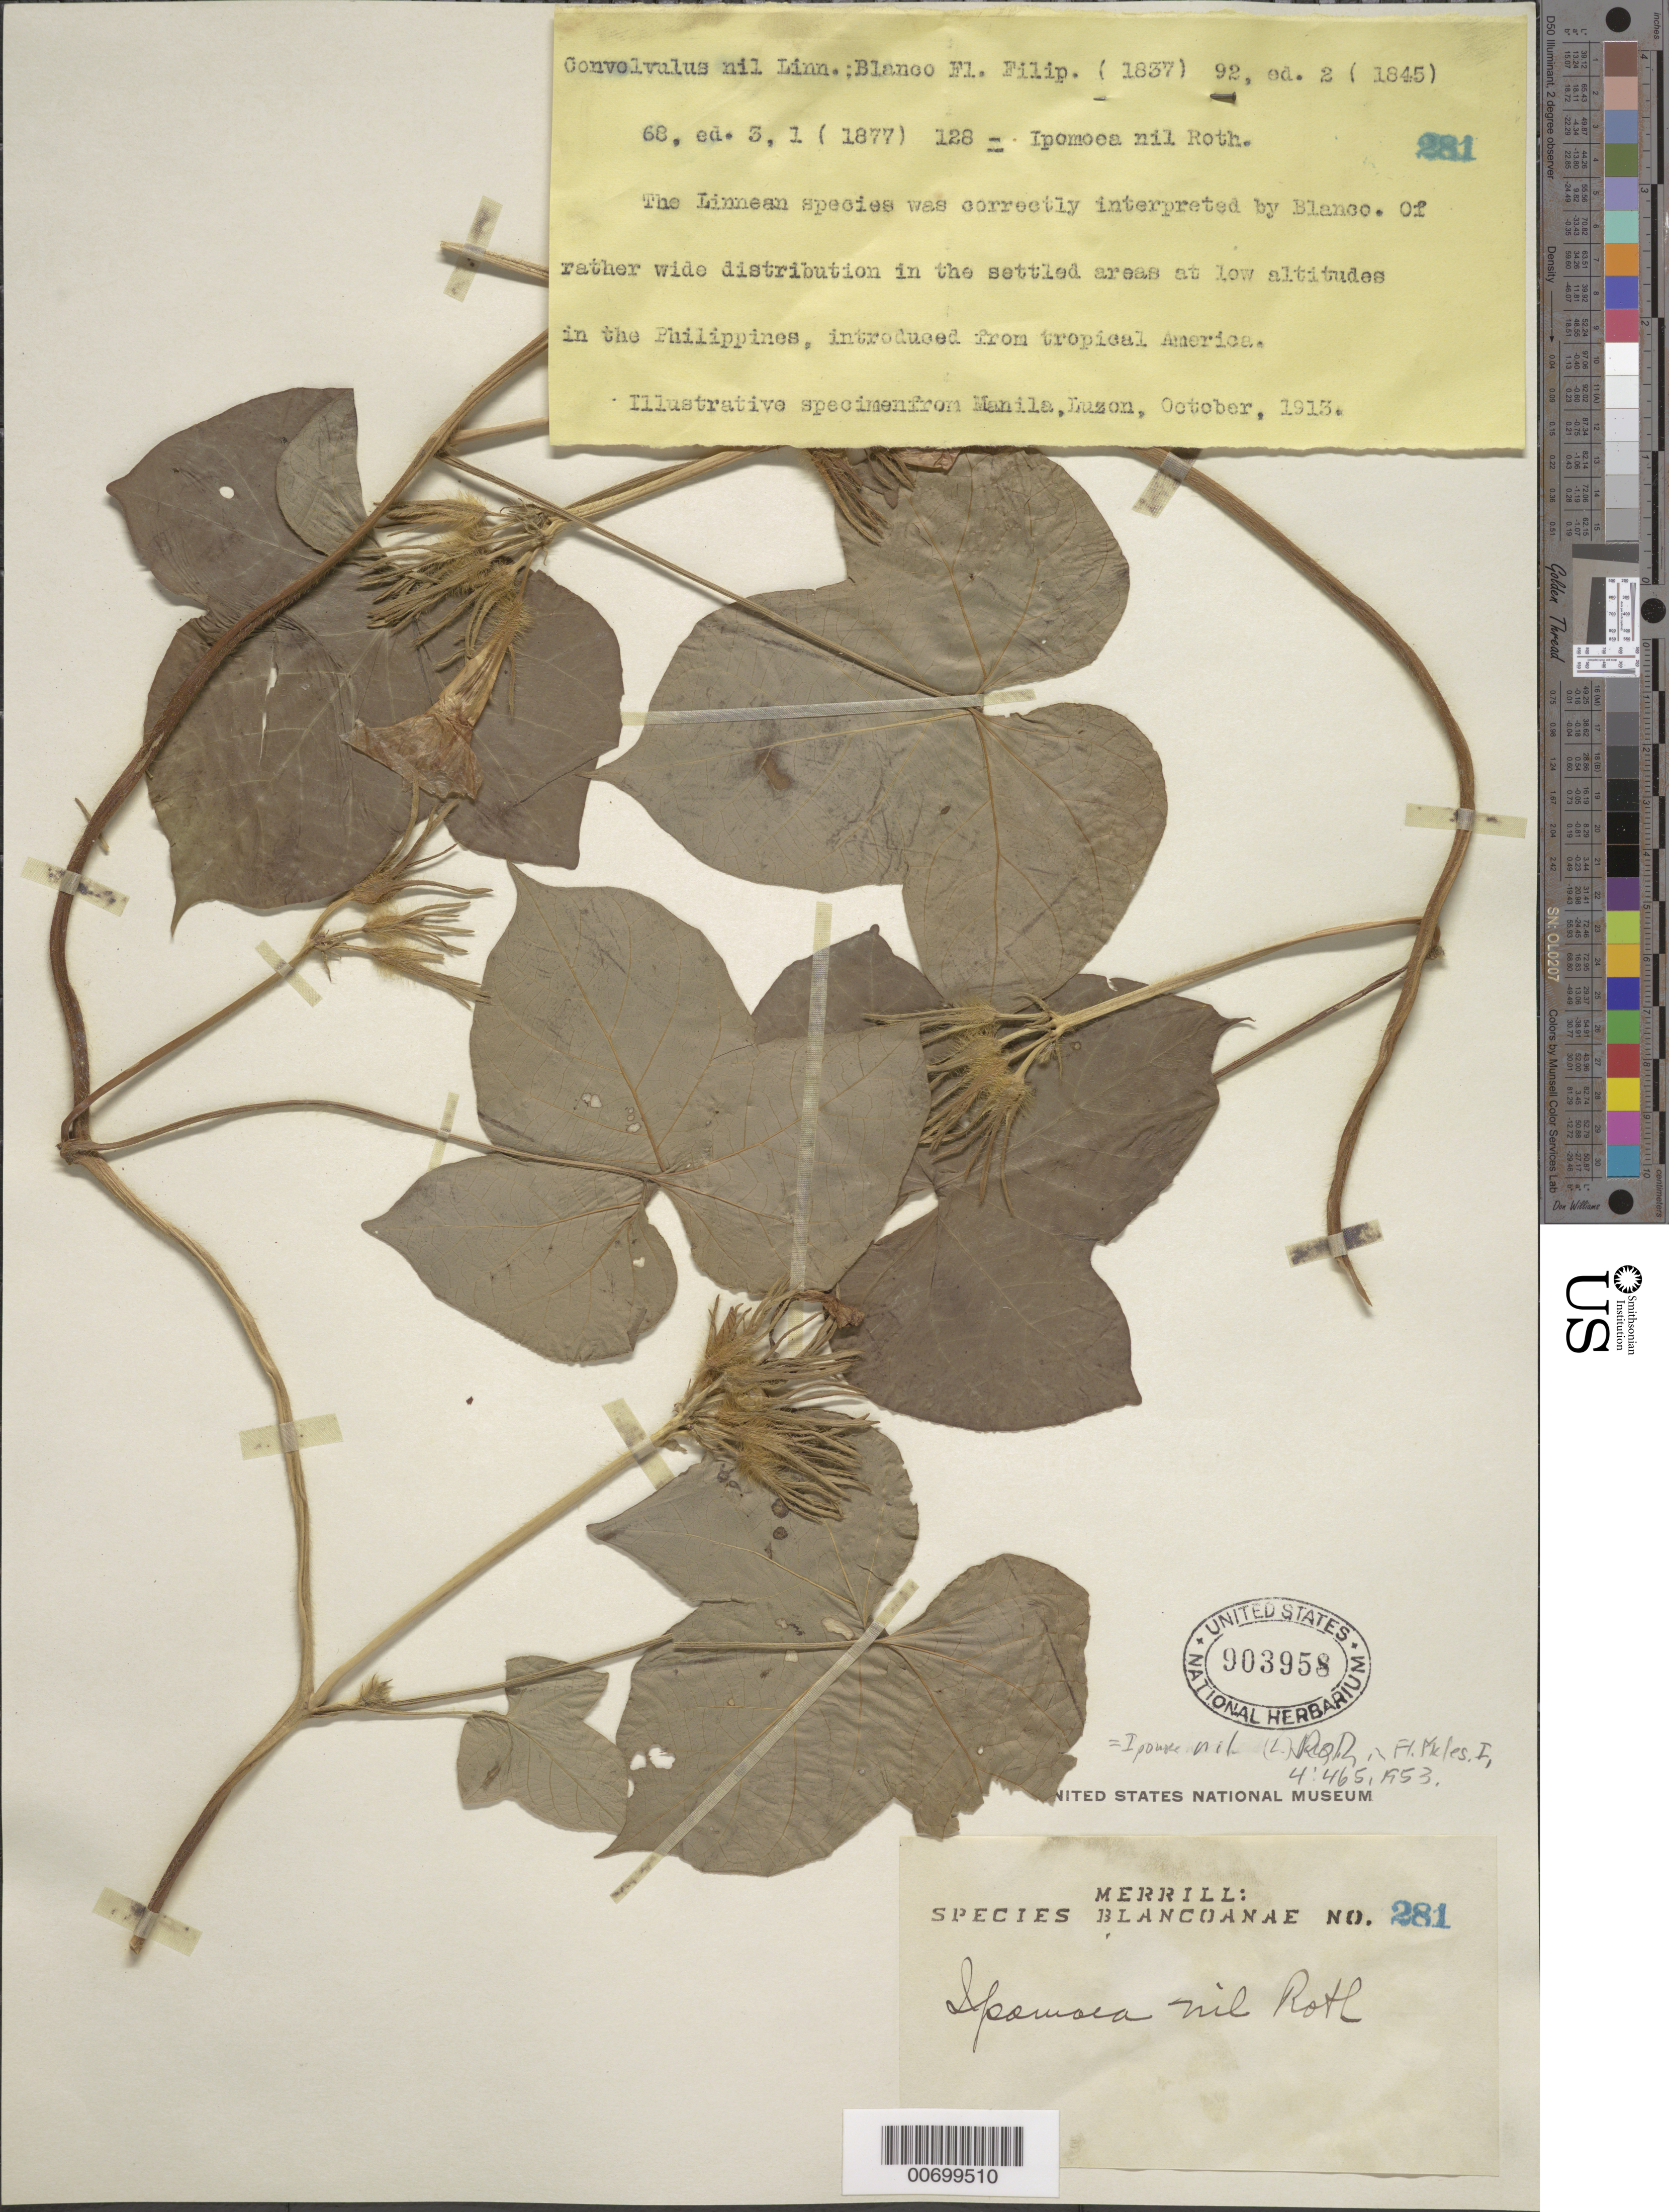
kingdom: Plantae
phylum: Tracheophyta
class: Magnoliopsida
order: Solanales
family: Convolvulaceae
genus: Ipomoea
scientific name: Ipomoea nil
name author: (L.) Roth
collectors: E. D. Merrill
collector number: Sp. Blancoan. 0281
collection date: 1913-10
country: Philippines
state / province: National Capital Region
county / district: Manila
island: Luzon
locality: Manila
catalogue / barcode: US 903958